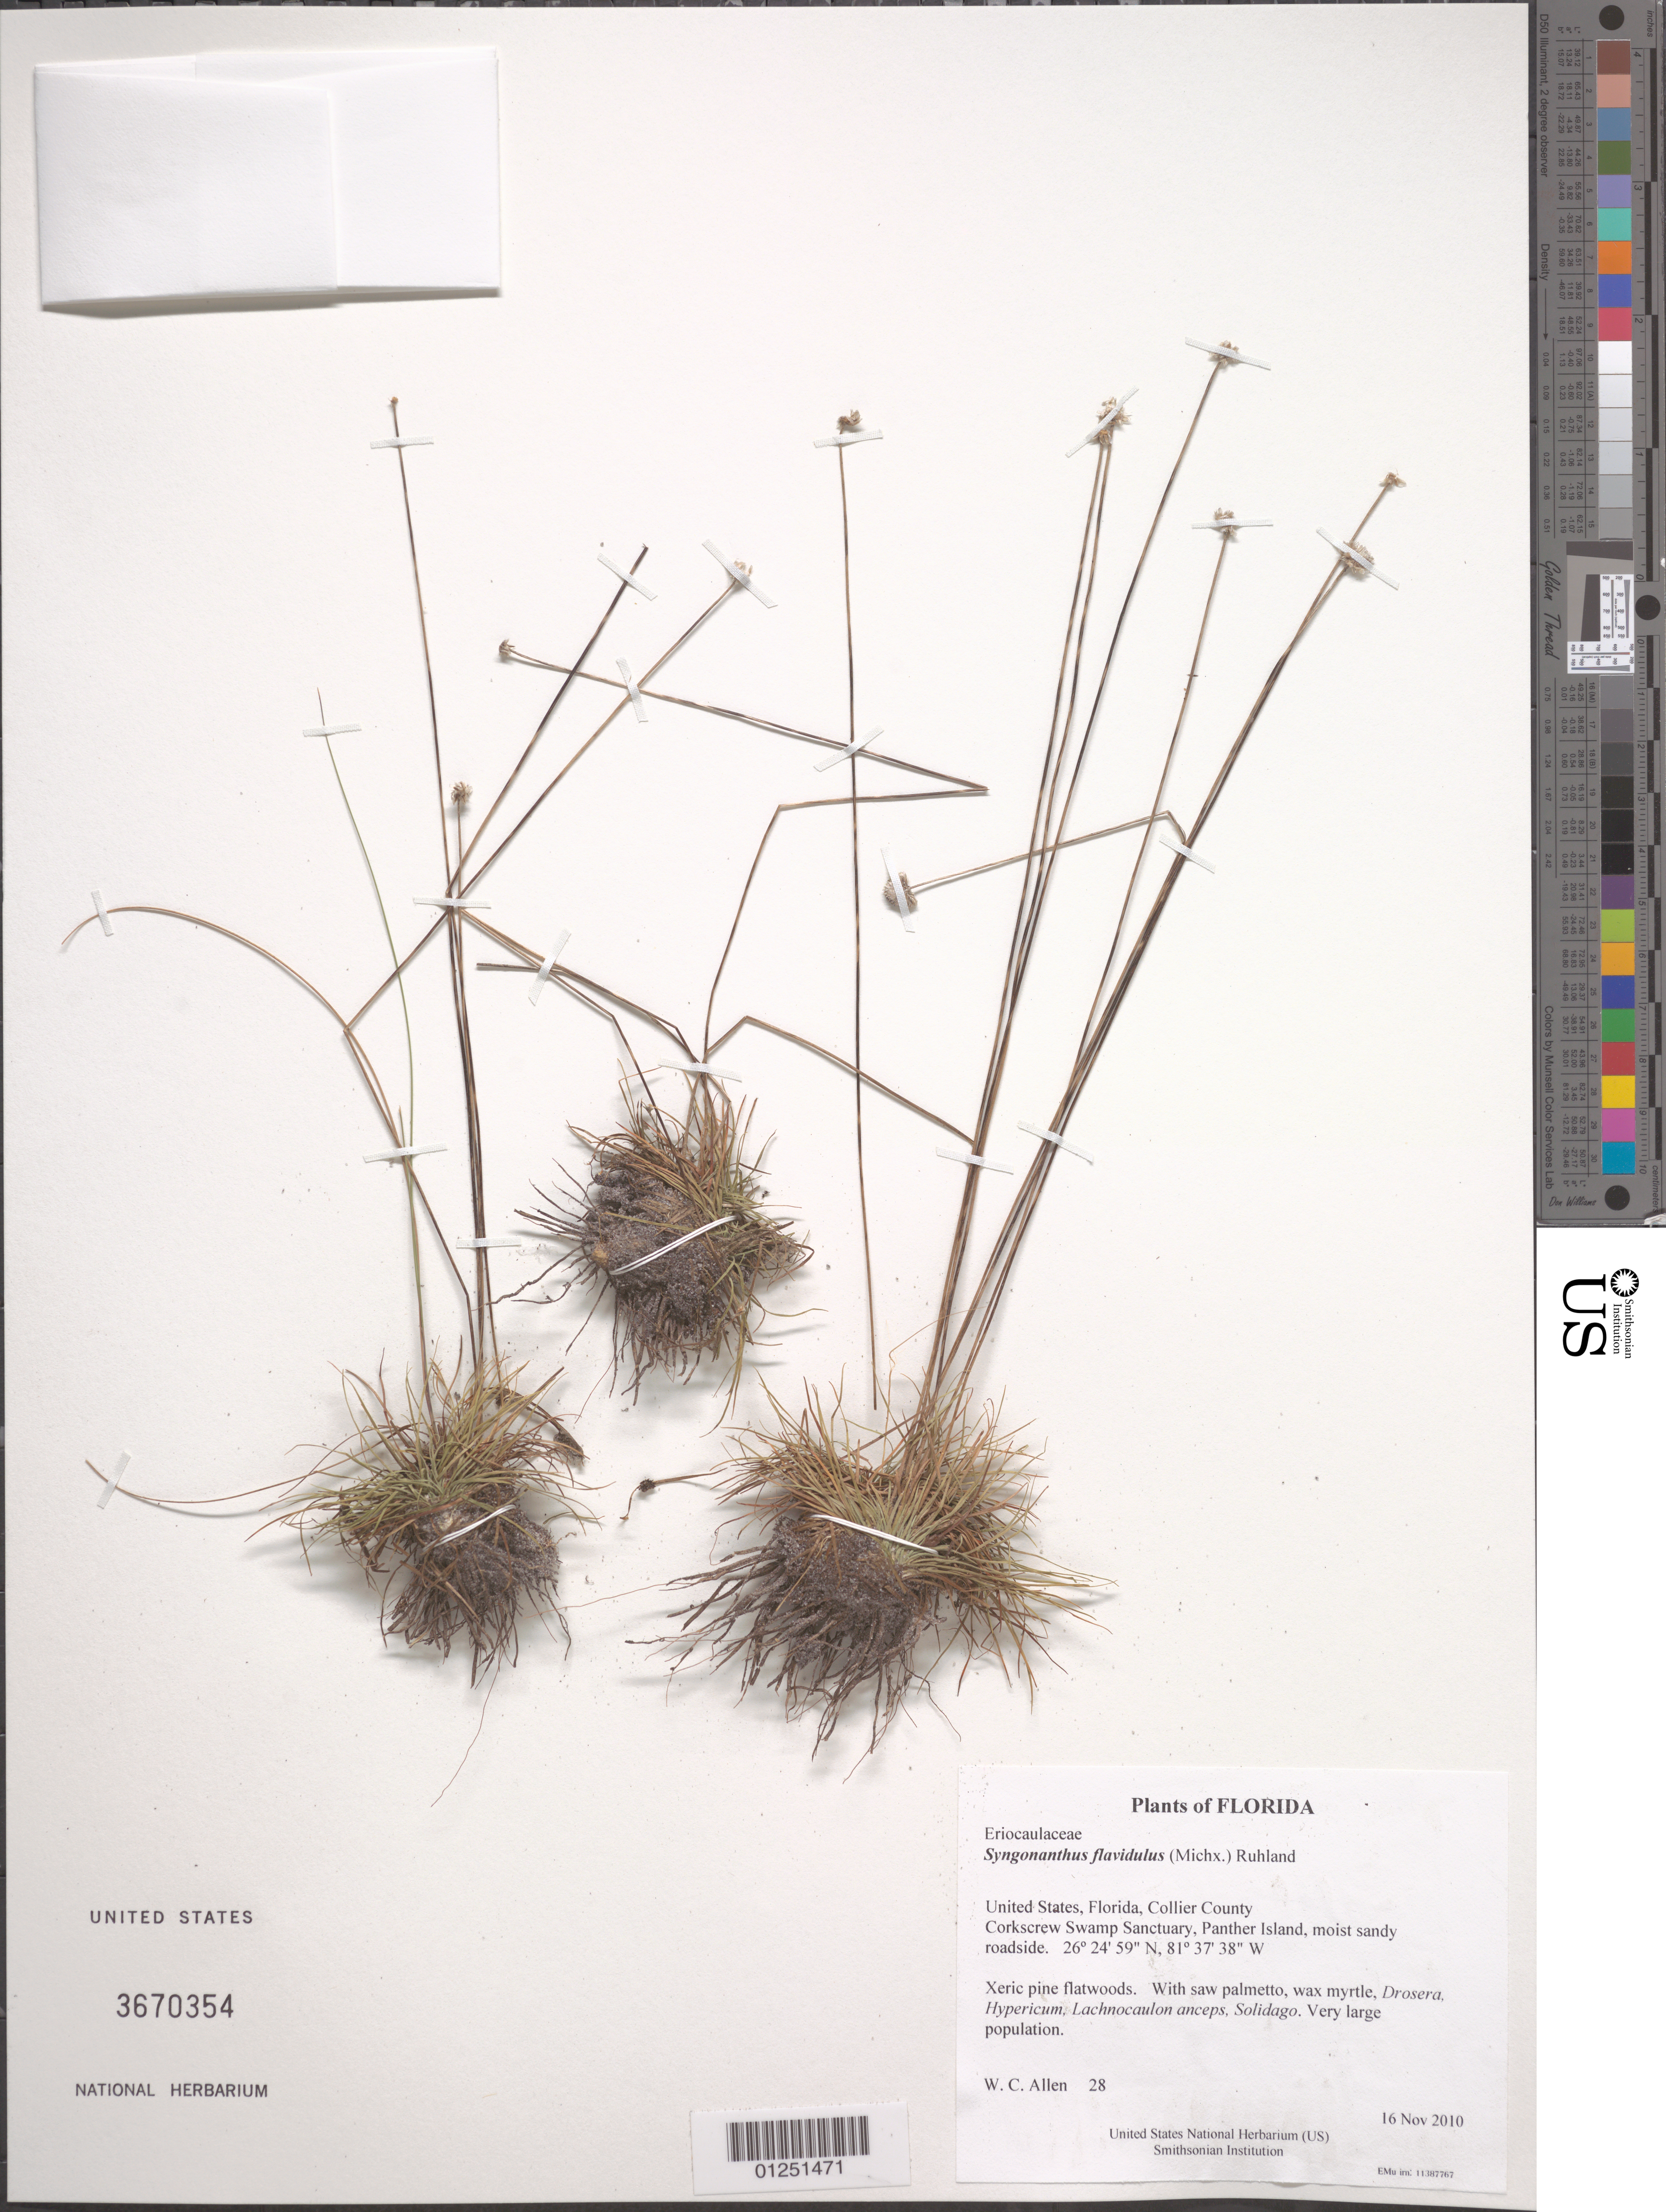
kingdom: Plantae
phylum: Tracheophyta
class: Liliopsida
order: Poales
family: Eriocaulaceae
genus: Syngonanthus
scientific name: Syngonanthus flavidulus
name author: (Michx.) Ruhland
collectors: W. C. Allen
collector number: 28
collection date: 2010-11-16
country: United States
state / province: Florida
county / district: Collier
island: Panther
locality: Corkscrew Swamp Sanctuary, moist sandy roadside.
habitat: Xeric pine flatwoods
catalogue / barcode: US 3670354